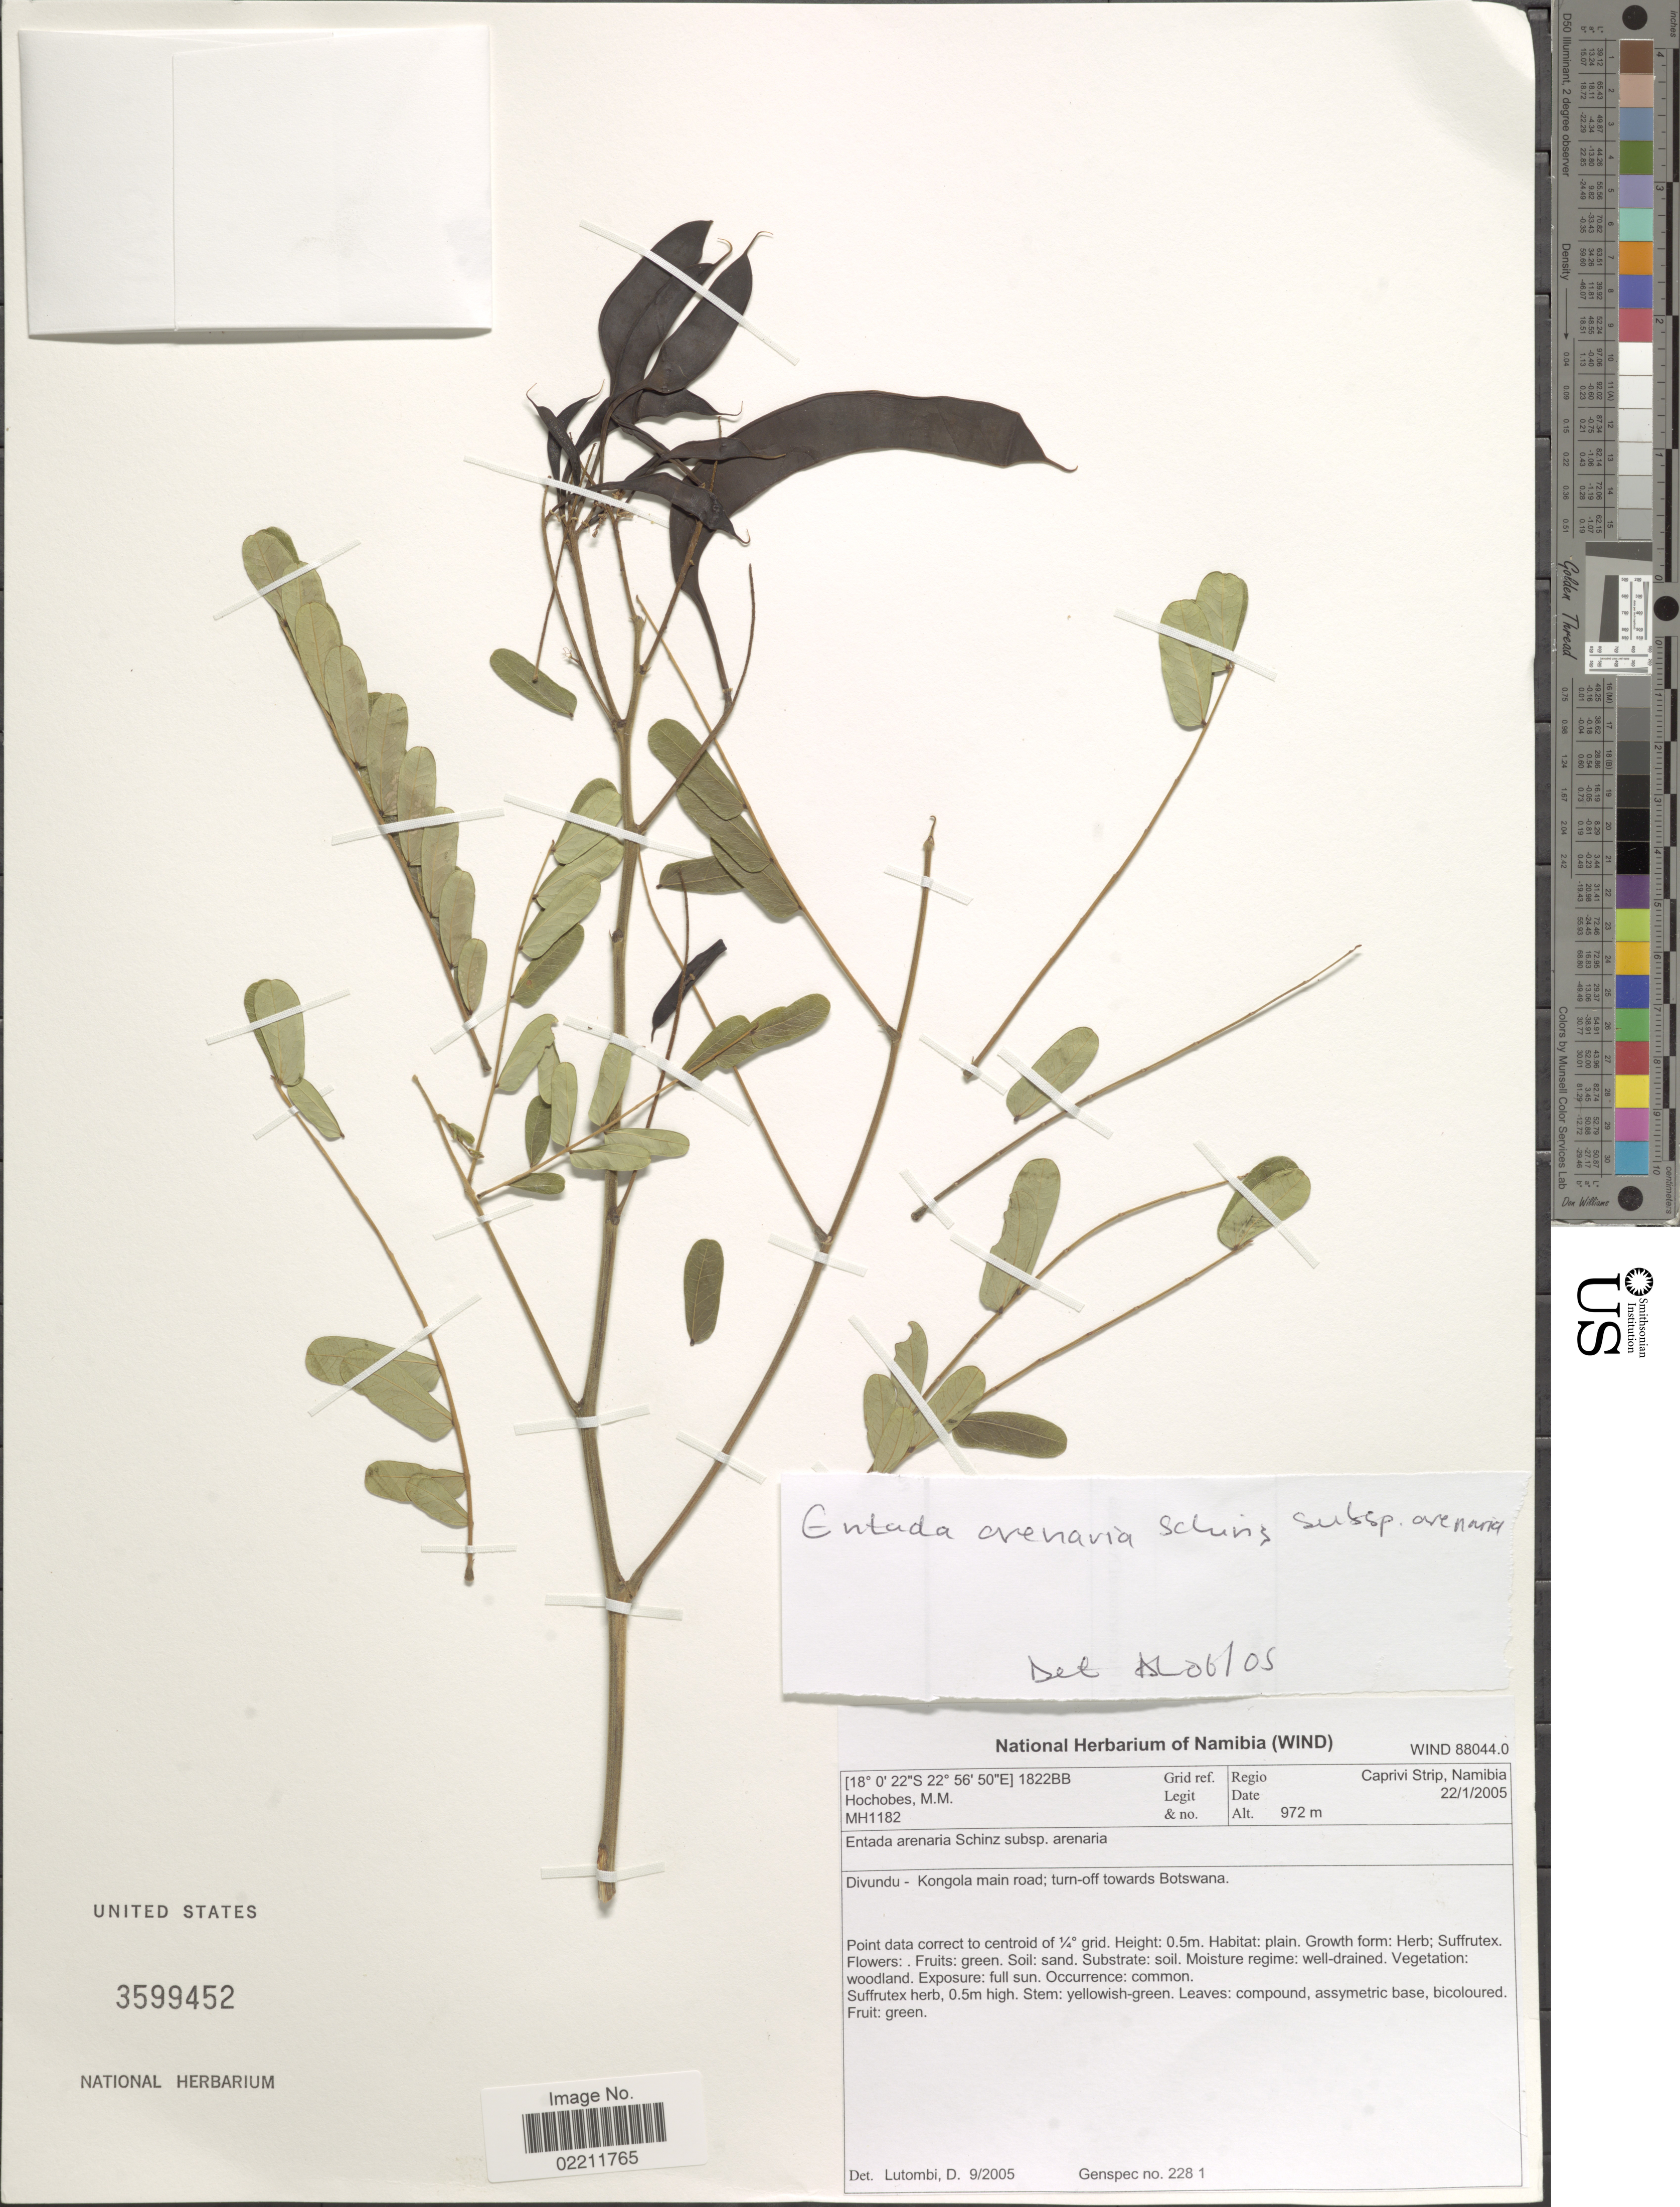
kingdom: Plantae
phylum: Tracheophyta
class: Magnoliopsida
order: Fabales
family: Fabaceae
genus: Entada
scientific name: Entada arenaria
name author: Schinz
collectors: M. Hochobes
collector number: MH1182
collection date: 2005-01-22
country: Namibia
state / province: Caprivi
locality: Regio caprivi Strip, Namibia. Divundu - Kongola main road. turn-off towards Botswana.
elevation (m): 972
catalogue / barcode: US 3599452